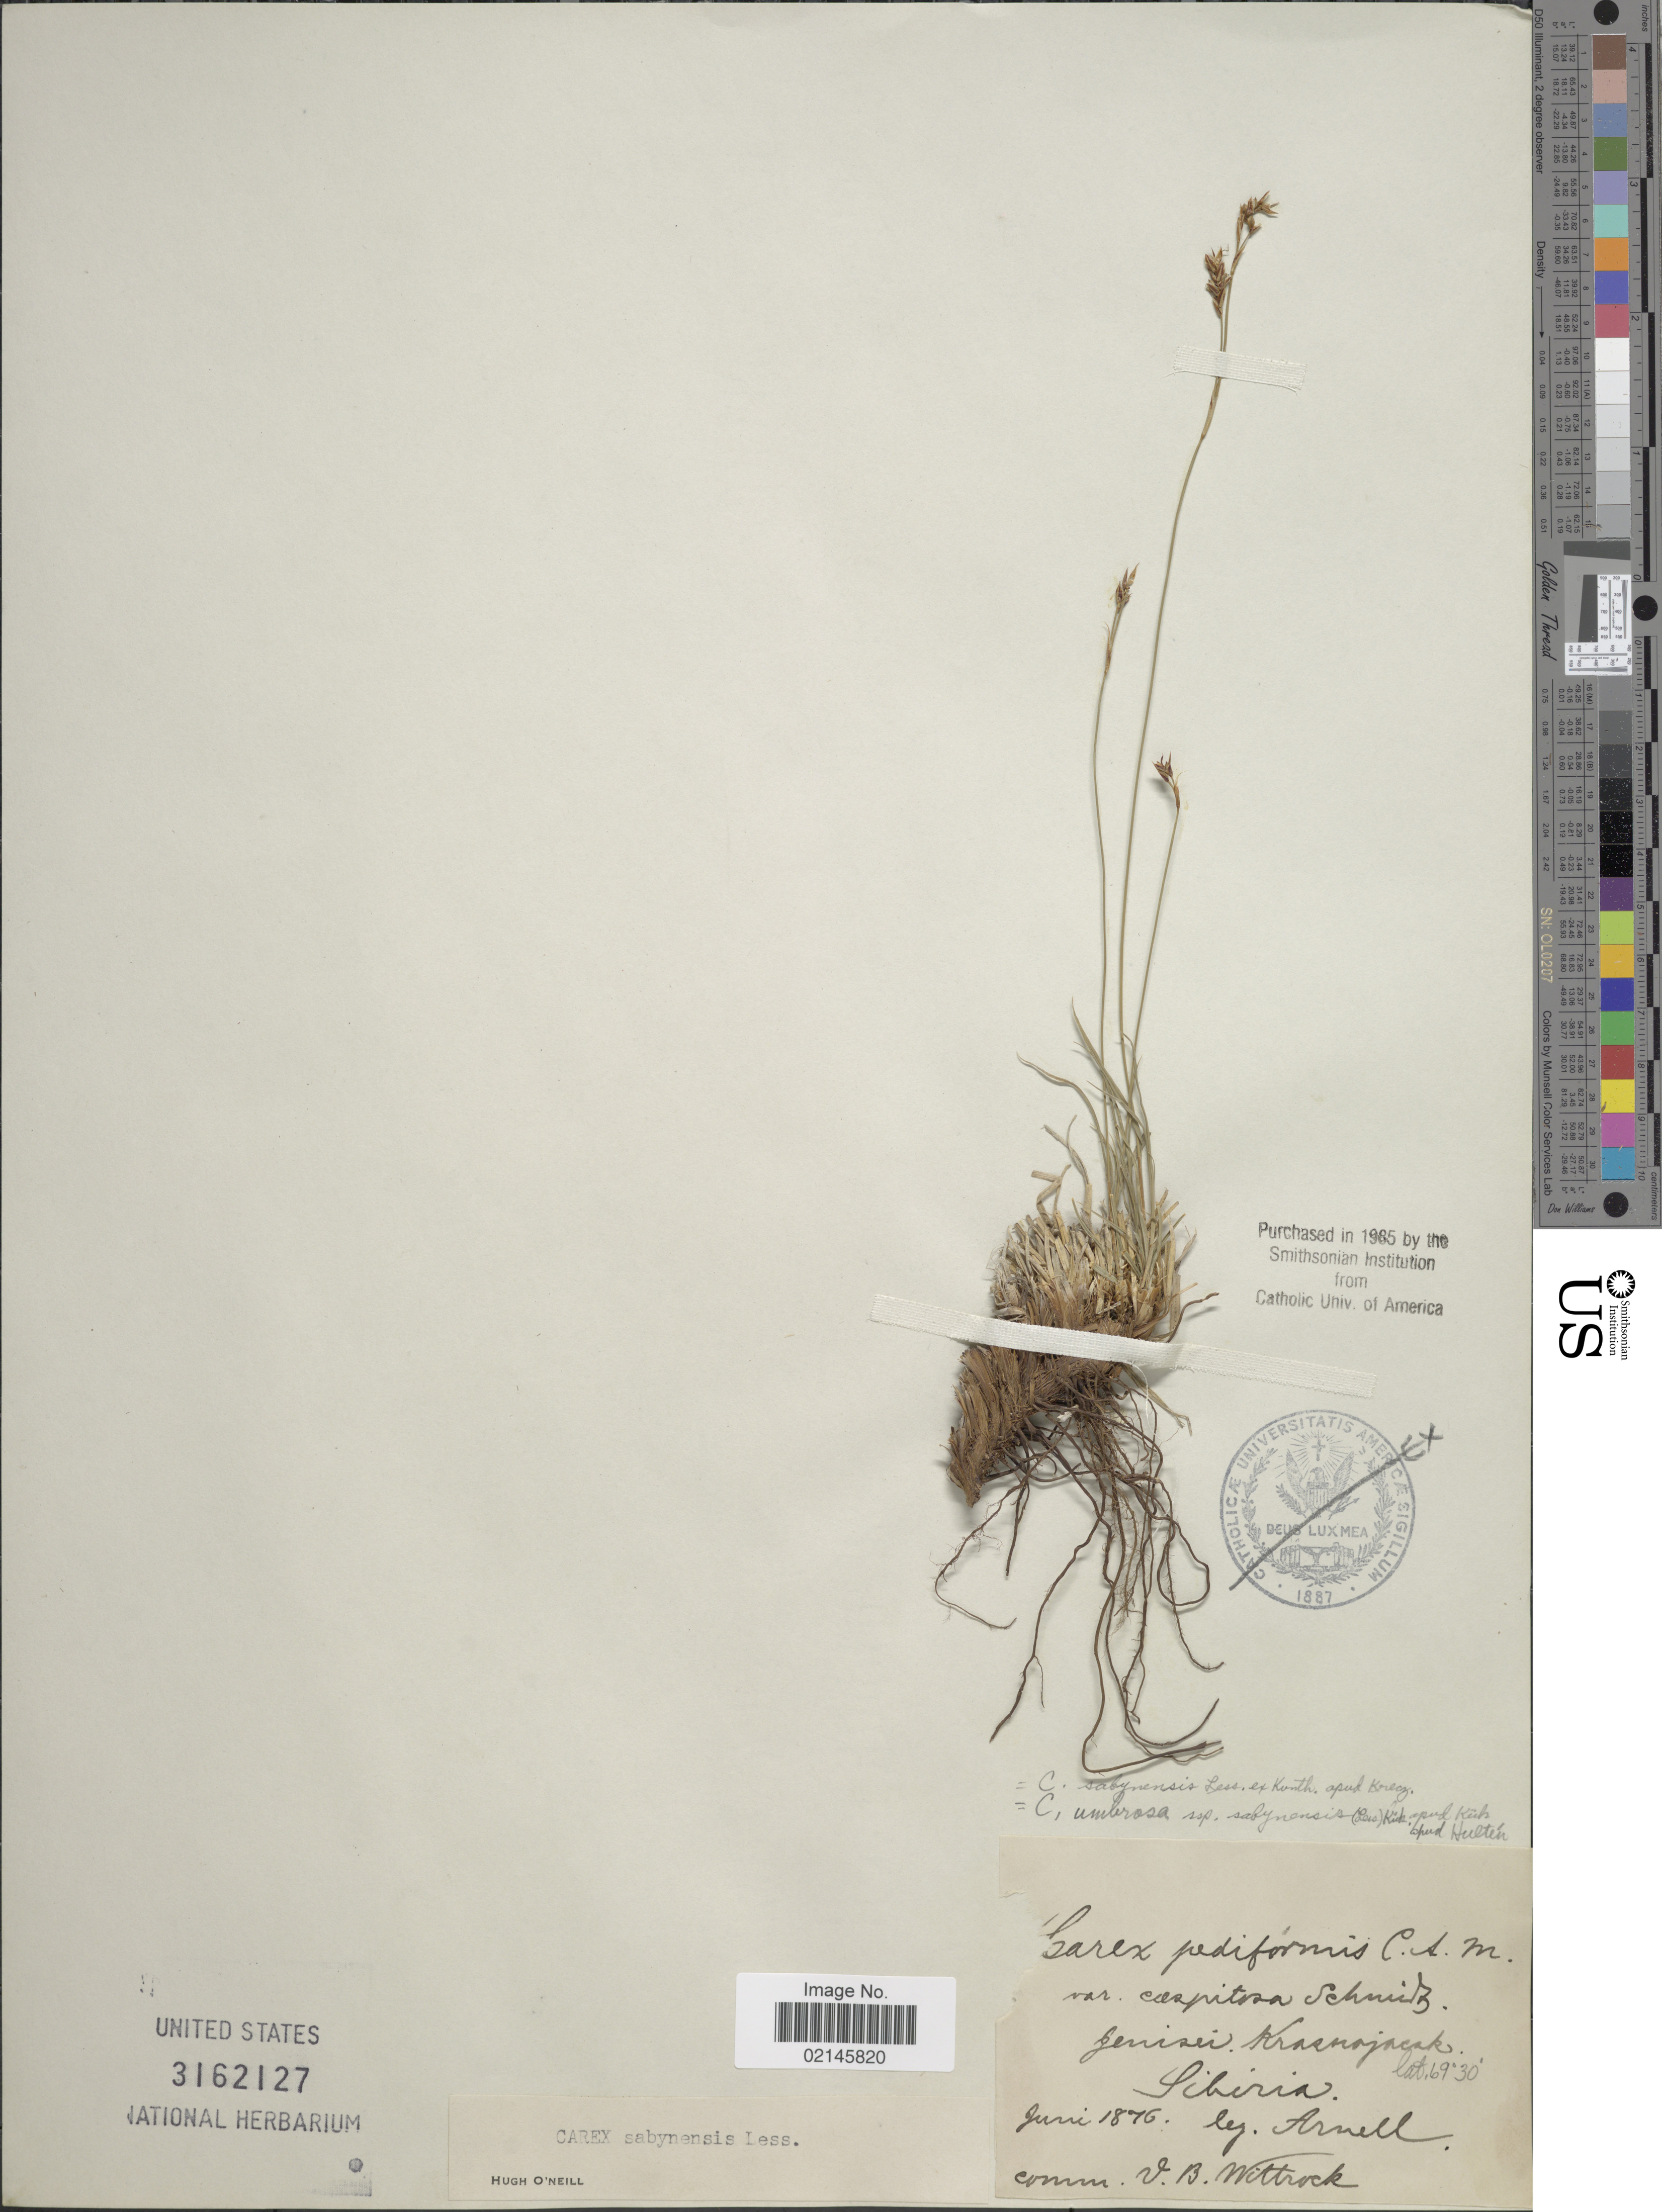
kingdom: Plantae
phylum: Tracheophyta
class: Liliopsida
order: Poales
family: Cyperaceae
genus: Carex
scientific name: Carex sabynensis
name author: Less. ex Kunth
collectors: Arnell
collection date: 1876-06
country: Russian Federation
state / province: Krasnoyarsk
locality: Jenisei, Krasnojarsk, Siberia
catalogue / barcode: US 3162127